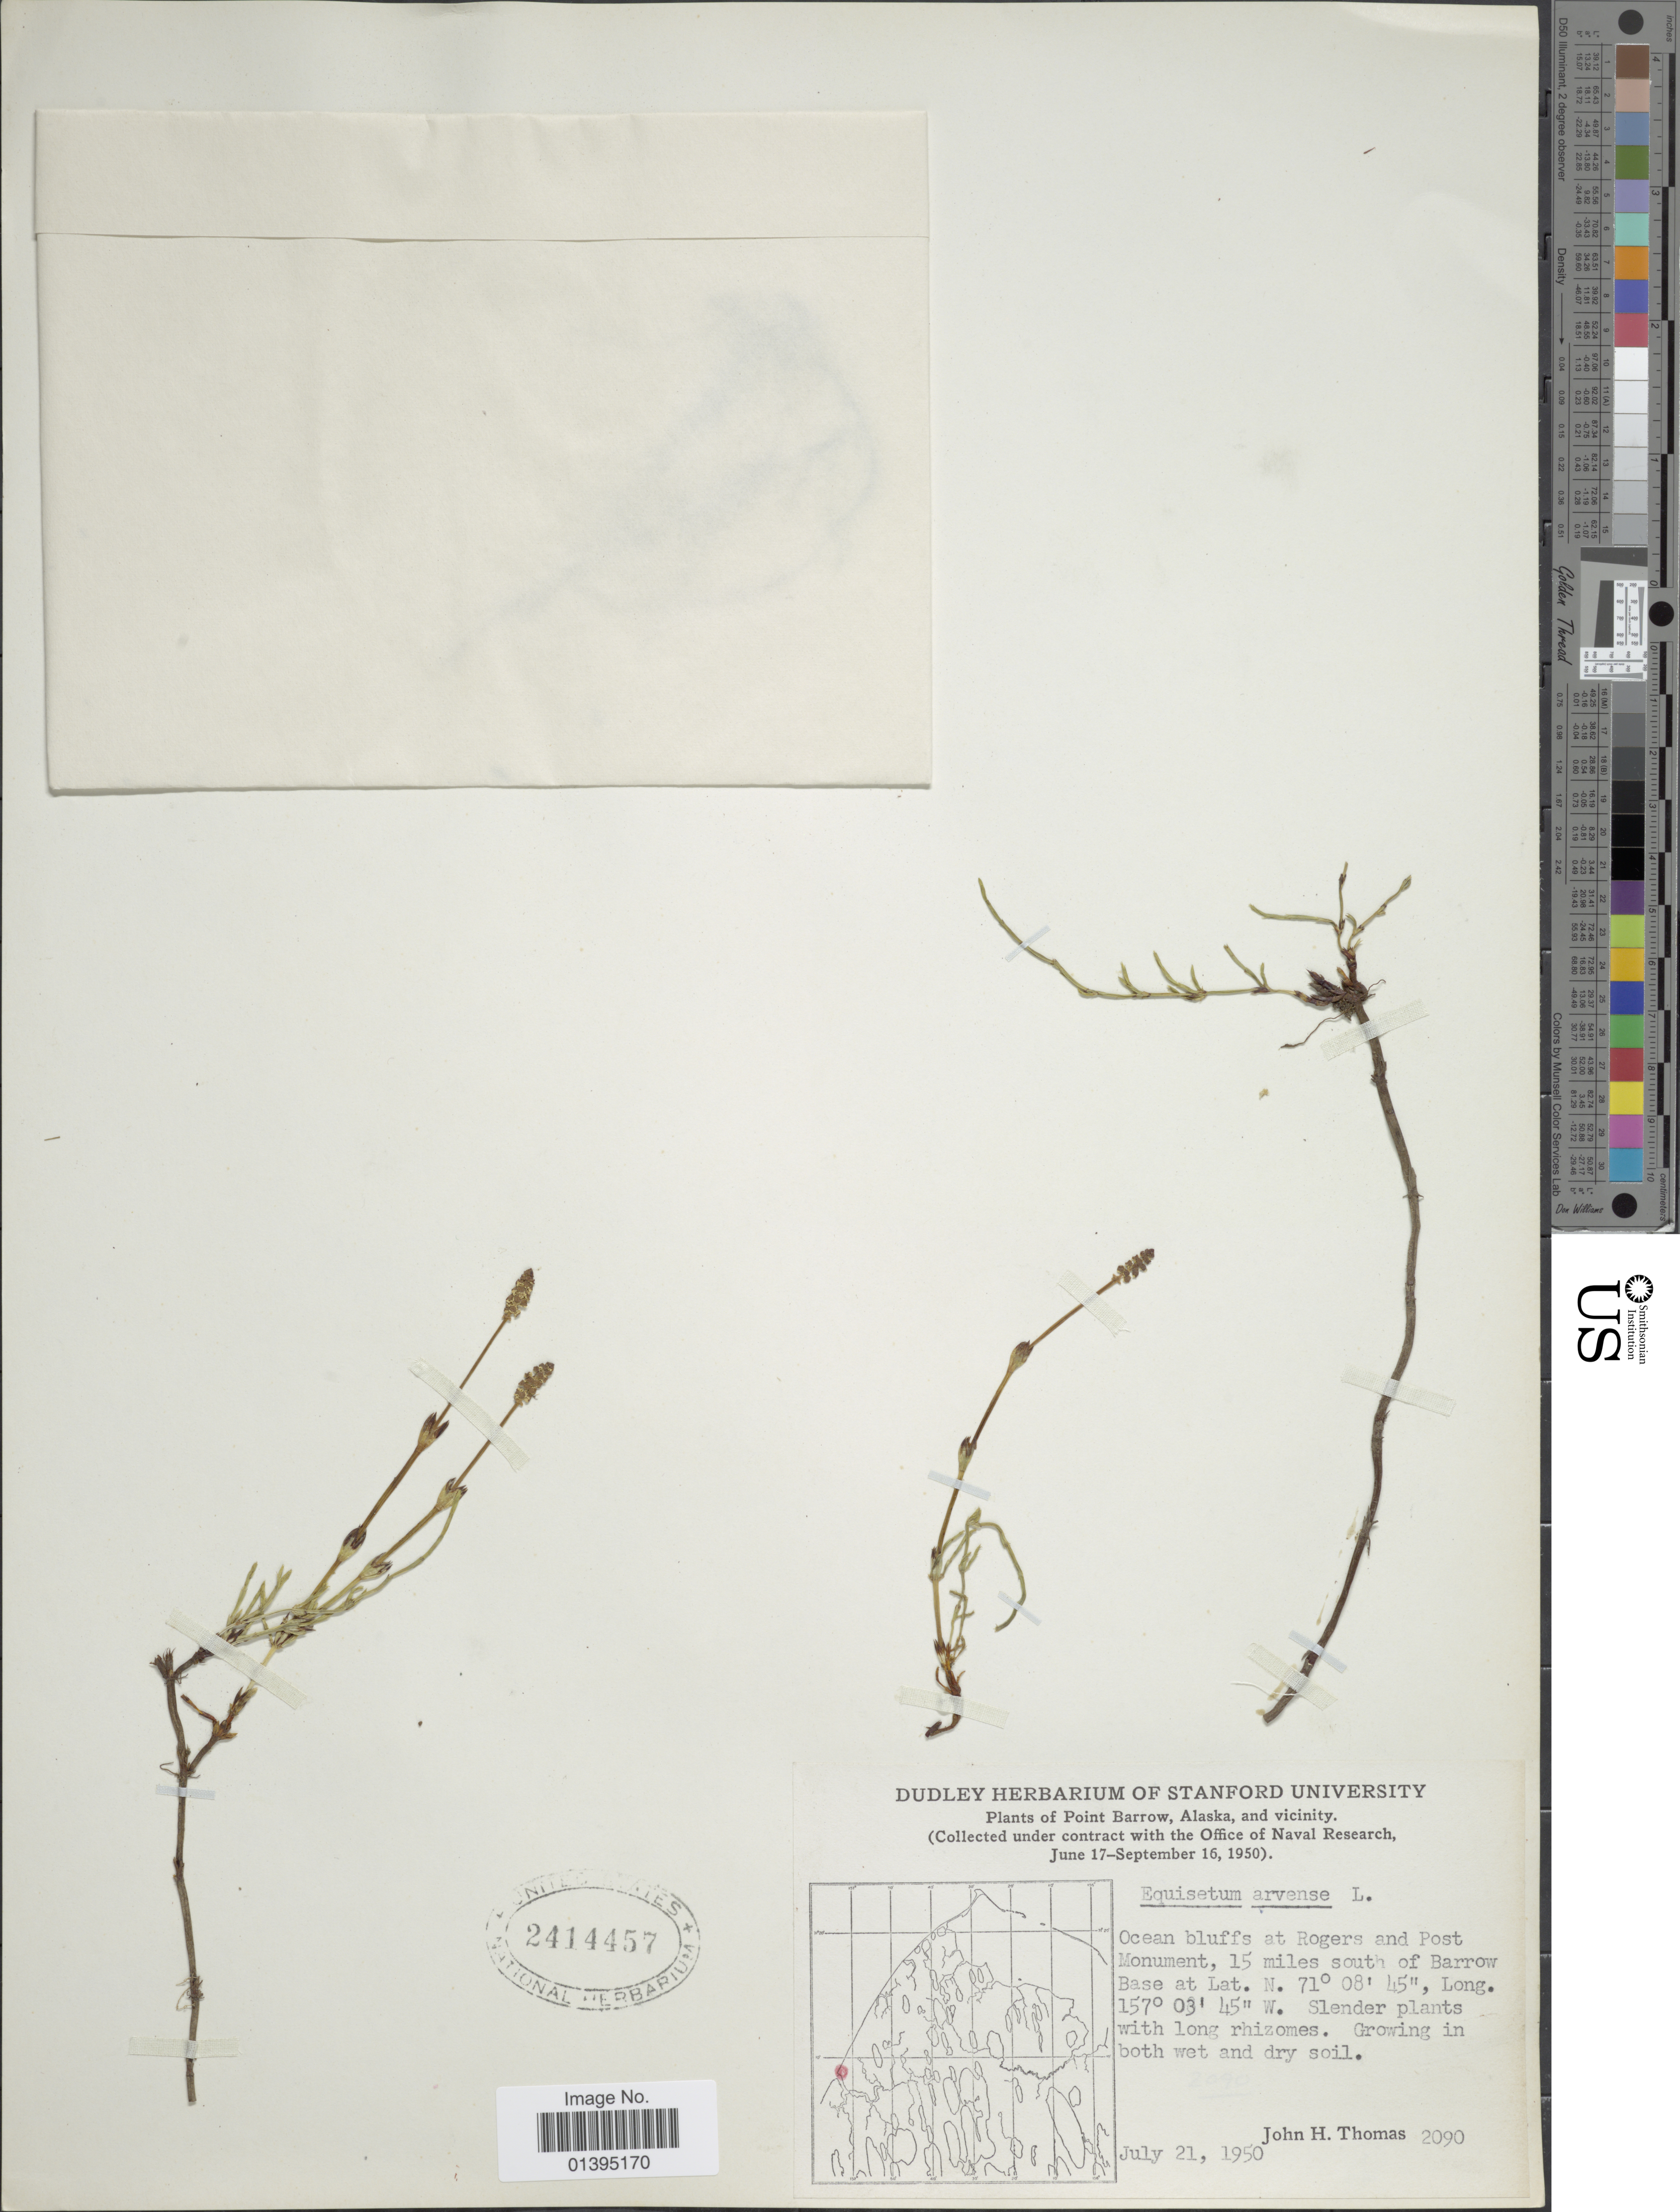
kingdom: Plantae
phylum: Tracheophyta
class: Polypodiopsida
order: Equisetales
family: Equisetaceae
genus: Equisetum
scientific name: Equisetum arvense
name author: L.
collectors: J. H. Thomas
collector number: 2080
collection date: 1950-07-21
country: United States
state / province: Alaska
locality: Point Barrow, and vicinity, Ocean bluffs at Rogers and Post Monument, 15 miles south of Barrow Base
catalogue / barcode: US 2414457